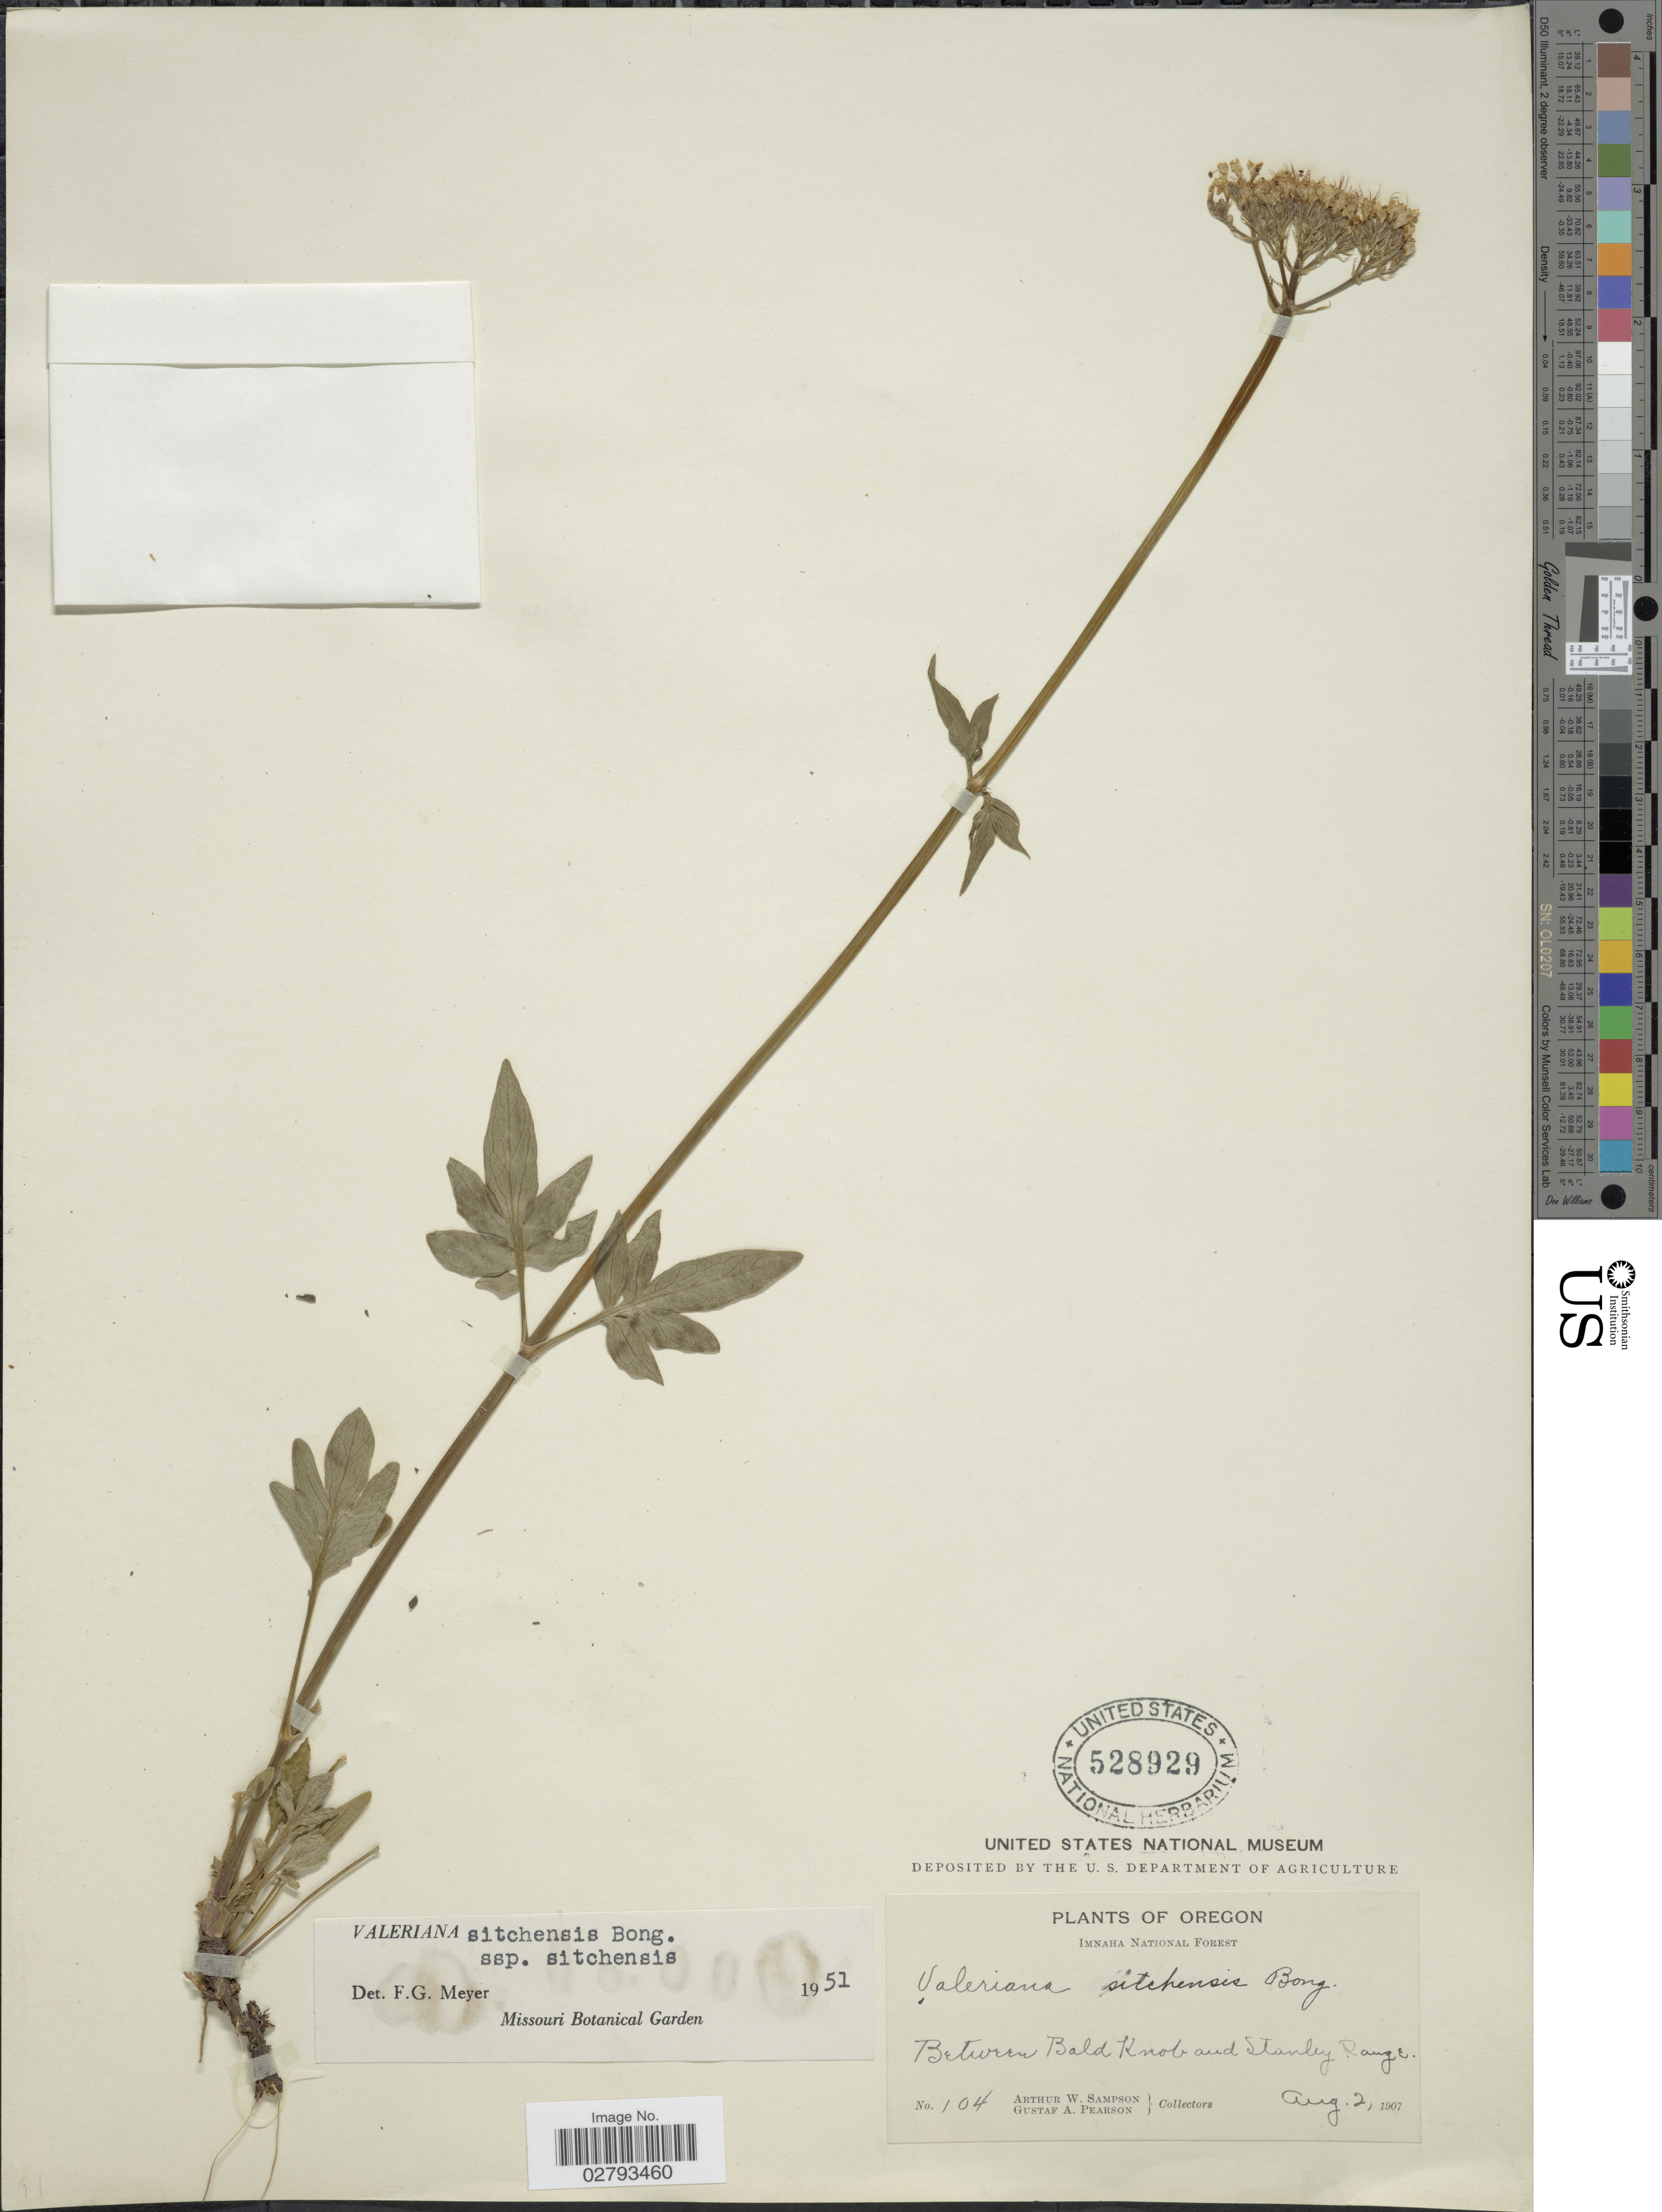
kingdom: Plantae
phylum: Tracheophyta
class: Magnoliopsida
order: Dipsacales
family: Caprifoliaceae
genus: Valeriana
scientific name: Valeriana sitchensis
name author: Bong.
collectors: A. Sampson & G. Pearson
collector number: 104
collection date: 1907-08-02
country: United States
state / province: Oregon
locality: Imnaha National Forest. Between Bald Knob and Stanley Range.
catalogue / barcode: US 528929